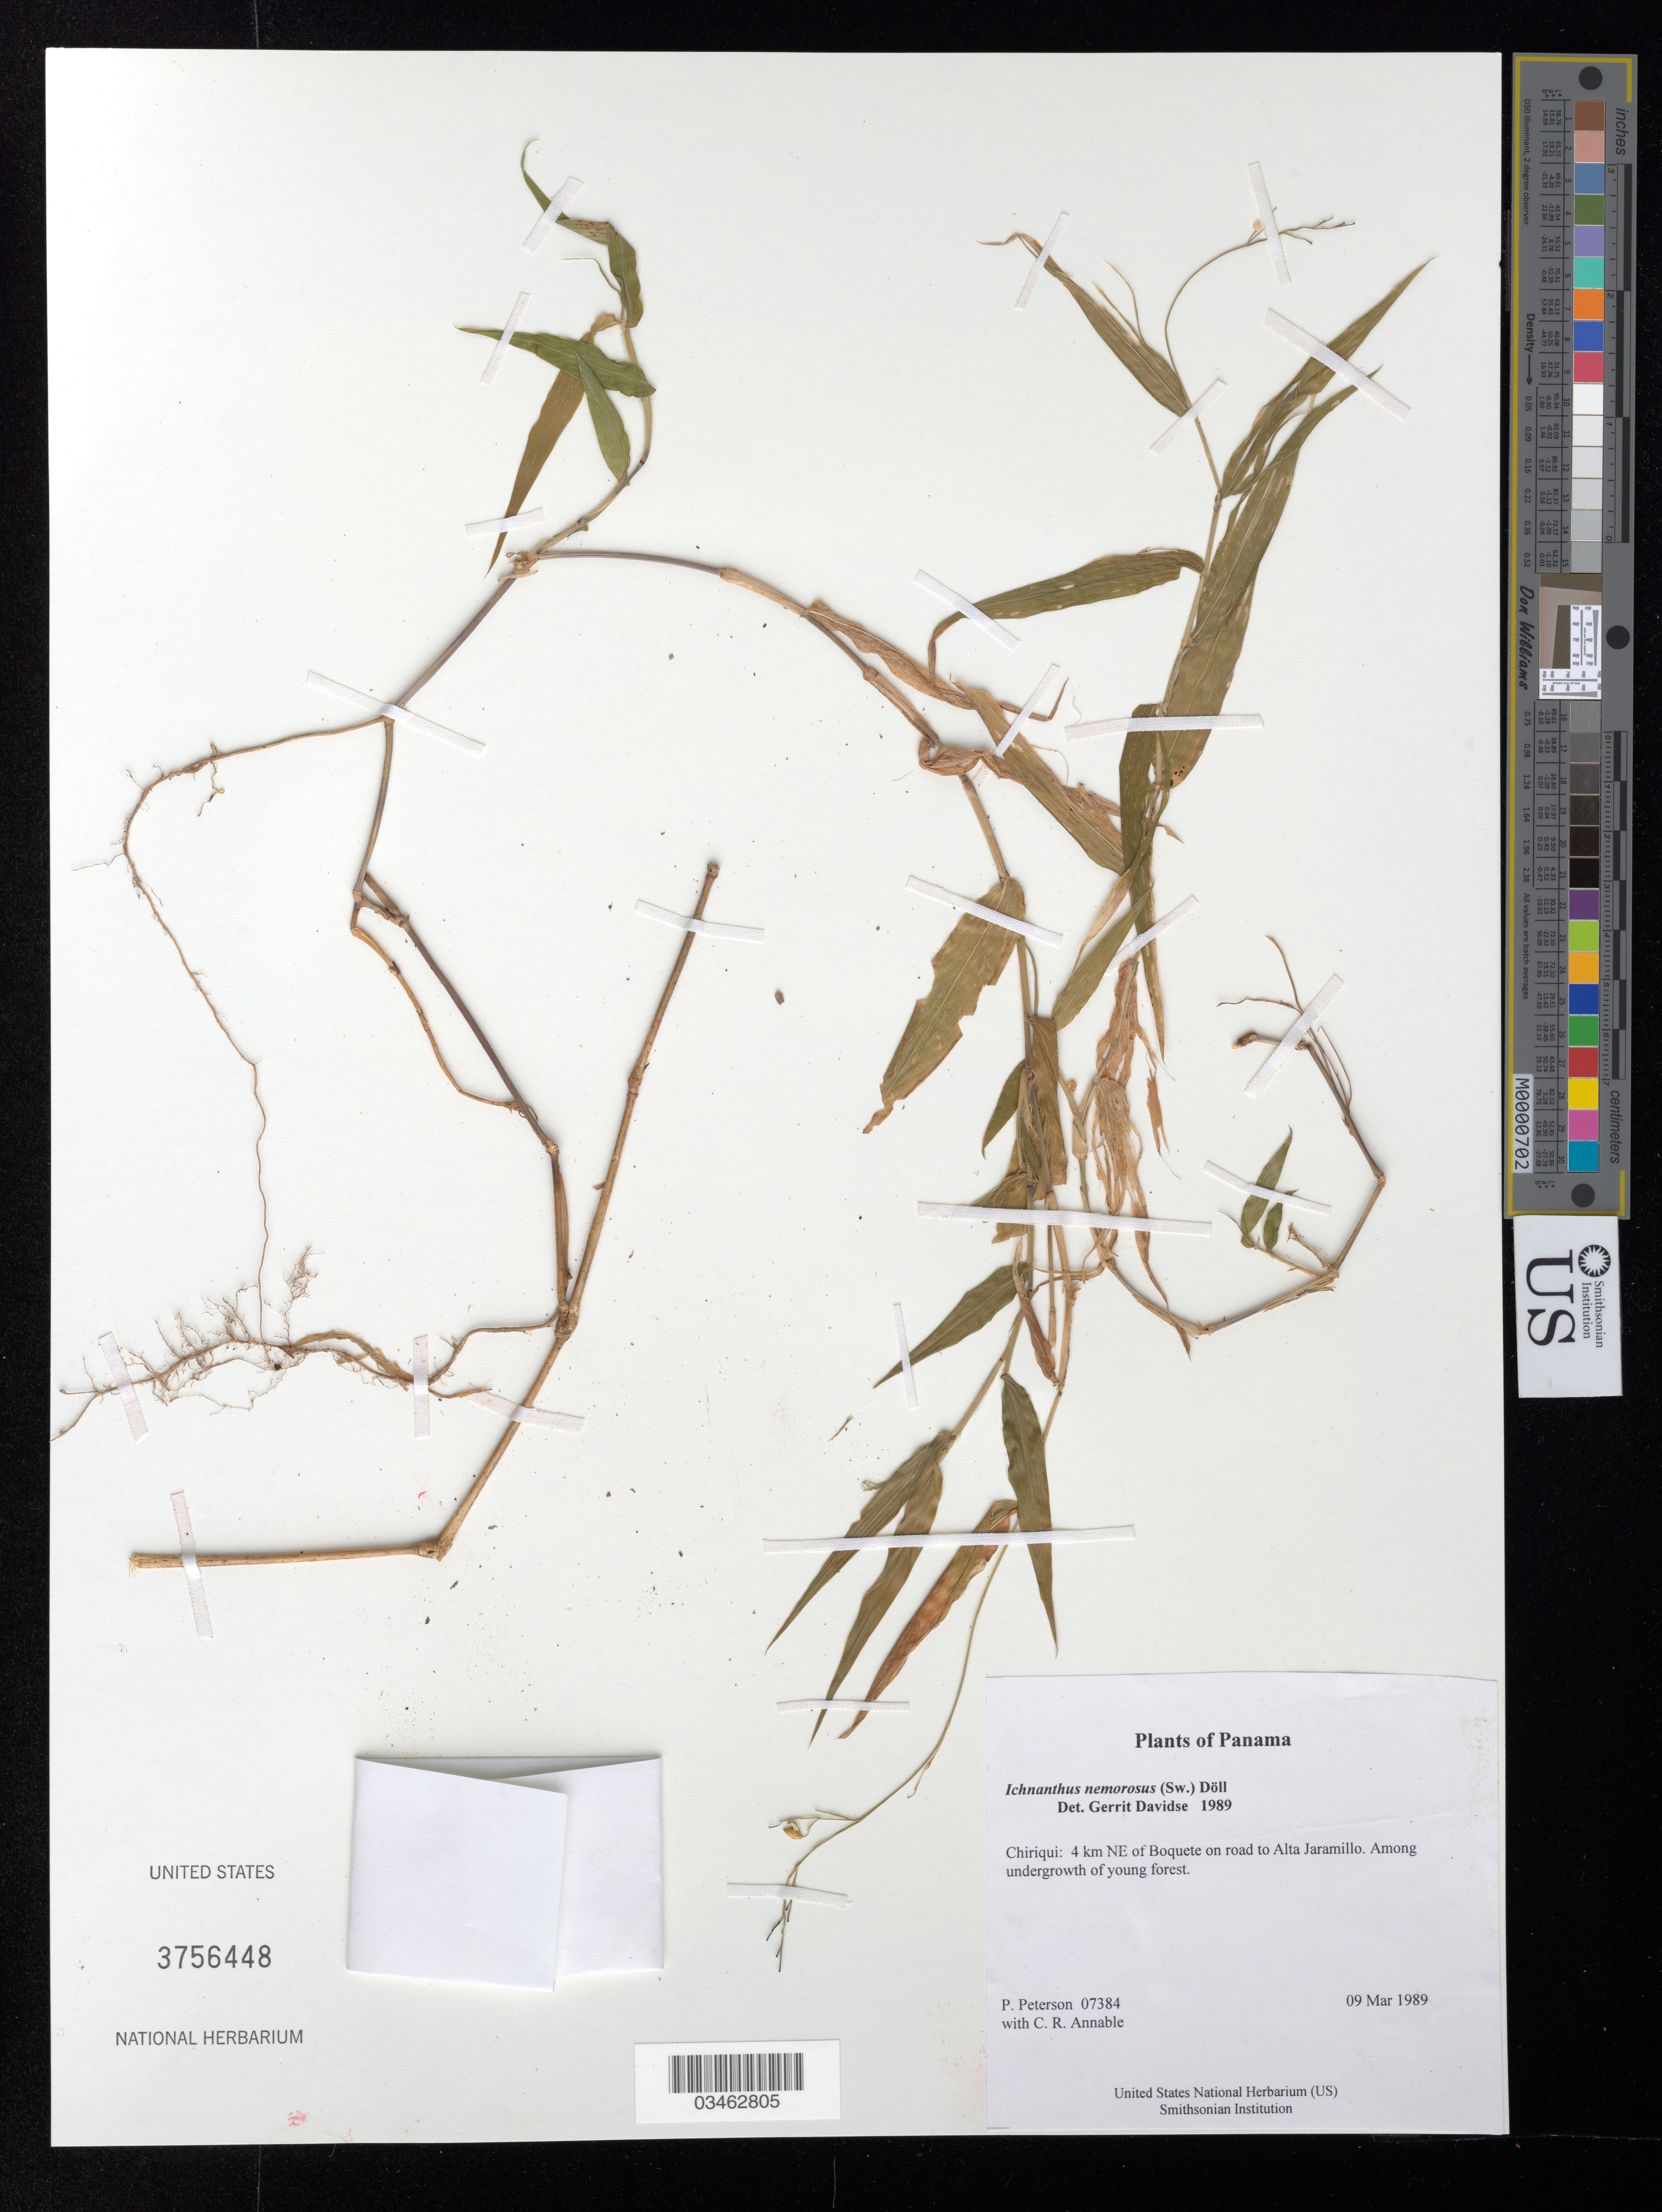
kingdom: Plantae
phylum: Tracheophyta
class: Liliopsida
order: Poales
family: Poaceae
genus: Ichnanthus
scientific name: Ichnanthus nemorosus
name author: (Sw.) Döll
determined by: Davidse, Gerrit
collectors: P. M. Peterson & C. R. Annable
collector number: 07384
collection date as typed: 09 Mar 1989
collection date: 1989-03-09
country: Panama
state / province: Chiriqui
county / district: Boquete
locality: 4 km NE of Boquete on road to Alta Jaramillo.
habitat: Among undergrowth of young forest.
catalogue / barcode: US 3756448